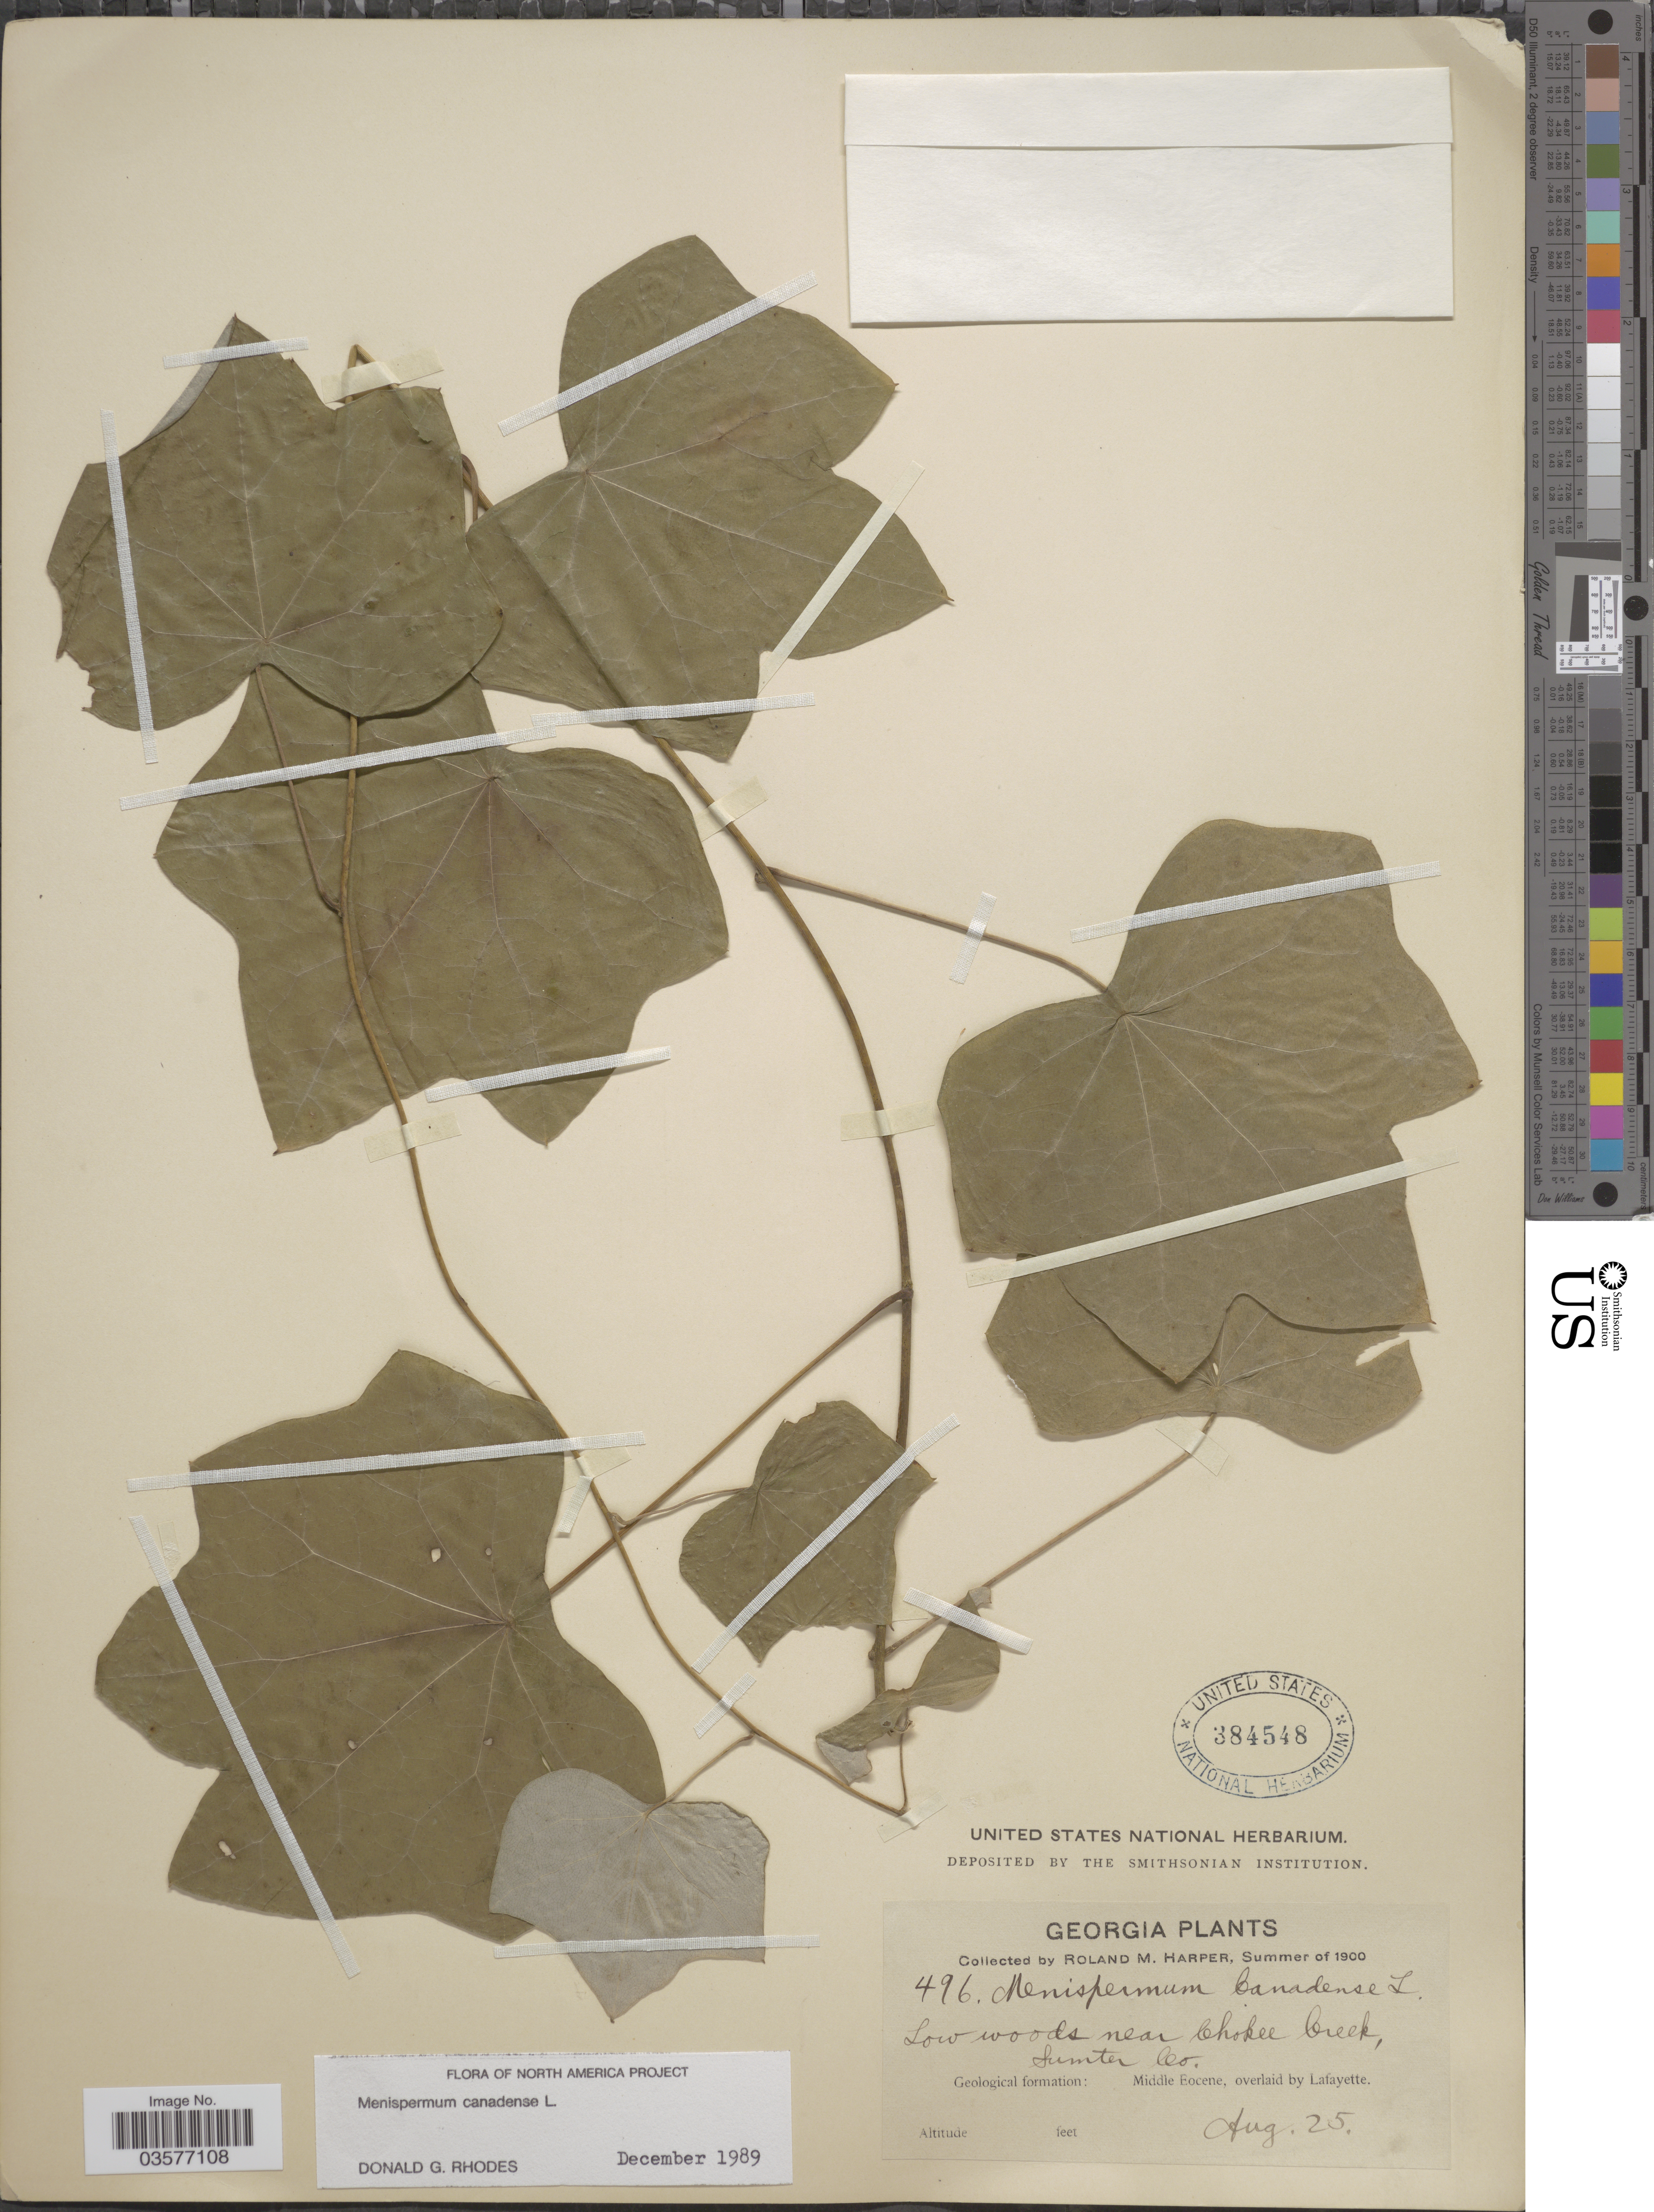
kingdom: Plantae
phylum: Tracheophyta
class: Magnoliopsida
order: Ranunculales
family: Menispermaceae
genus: Menispermum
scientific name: Menispermum canadense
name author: L.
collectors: R. M. Harper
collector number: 496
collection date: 1900-08-25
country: United States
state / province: Georgia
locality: Low woods near Chokee Creek, Sumter Co. Geological formation: Middle Eocene, overlaid by Lafayette.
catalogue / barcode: US 384548